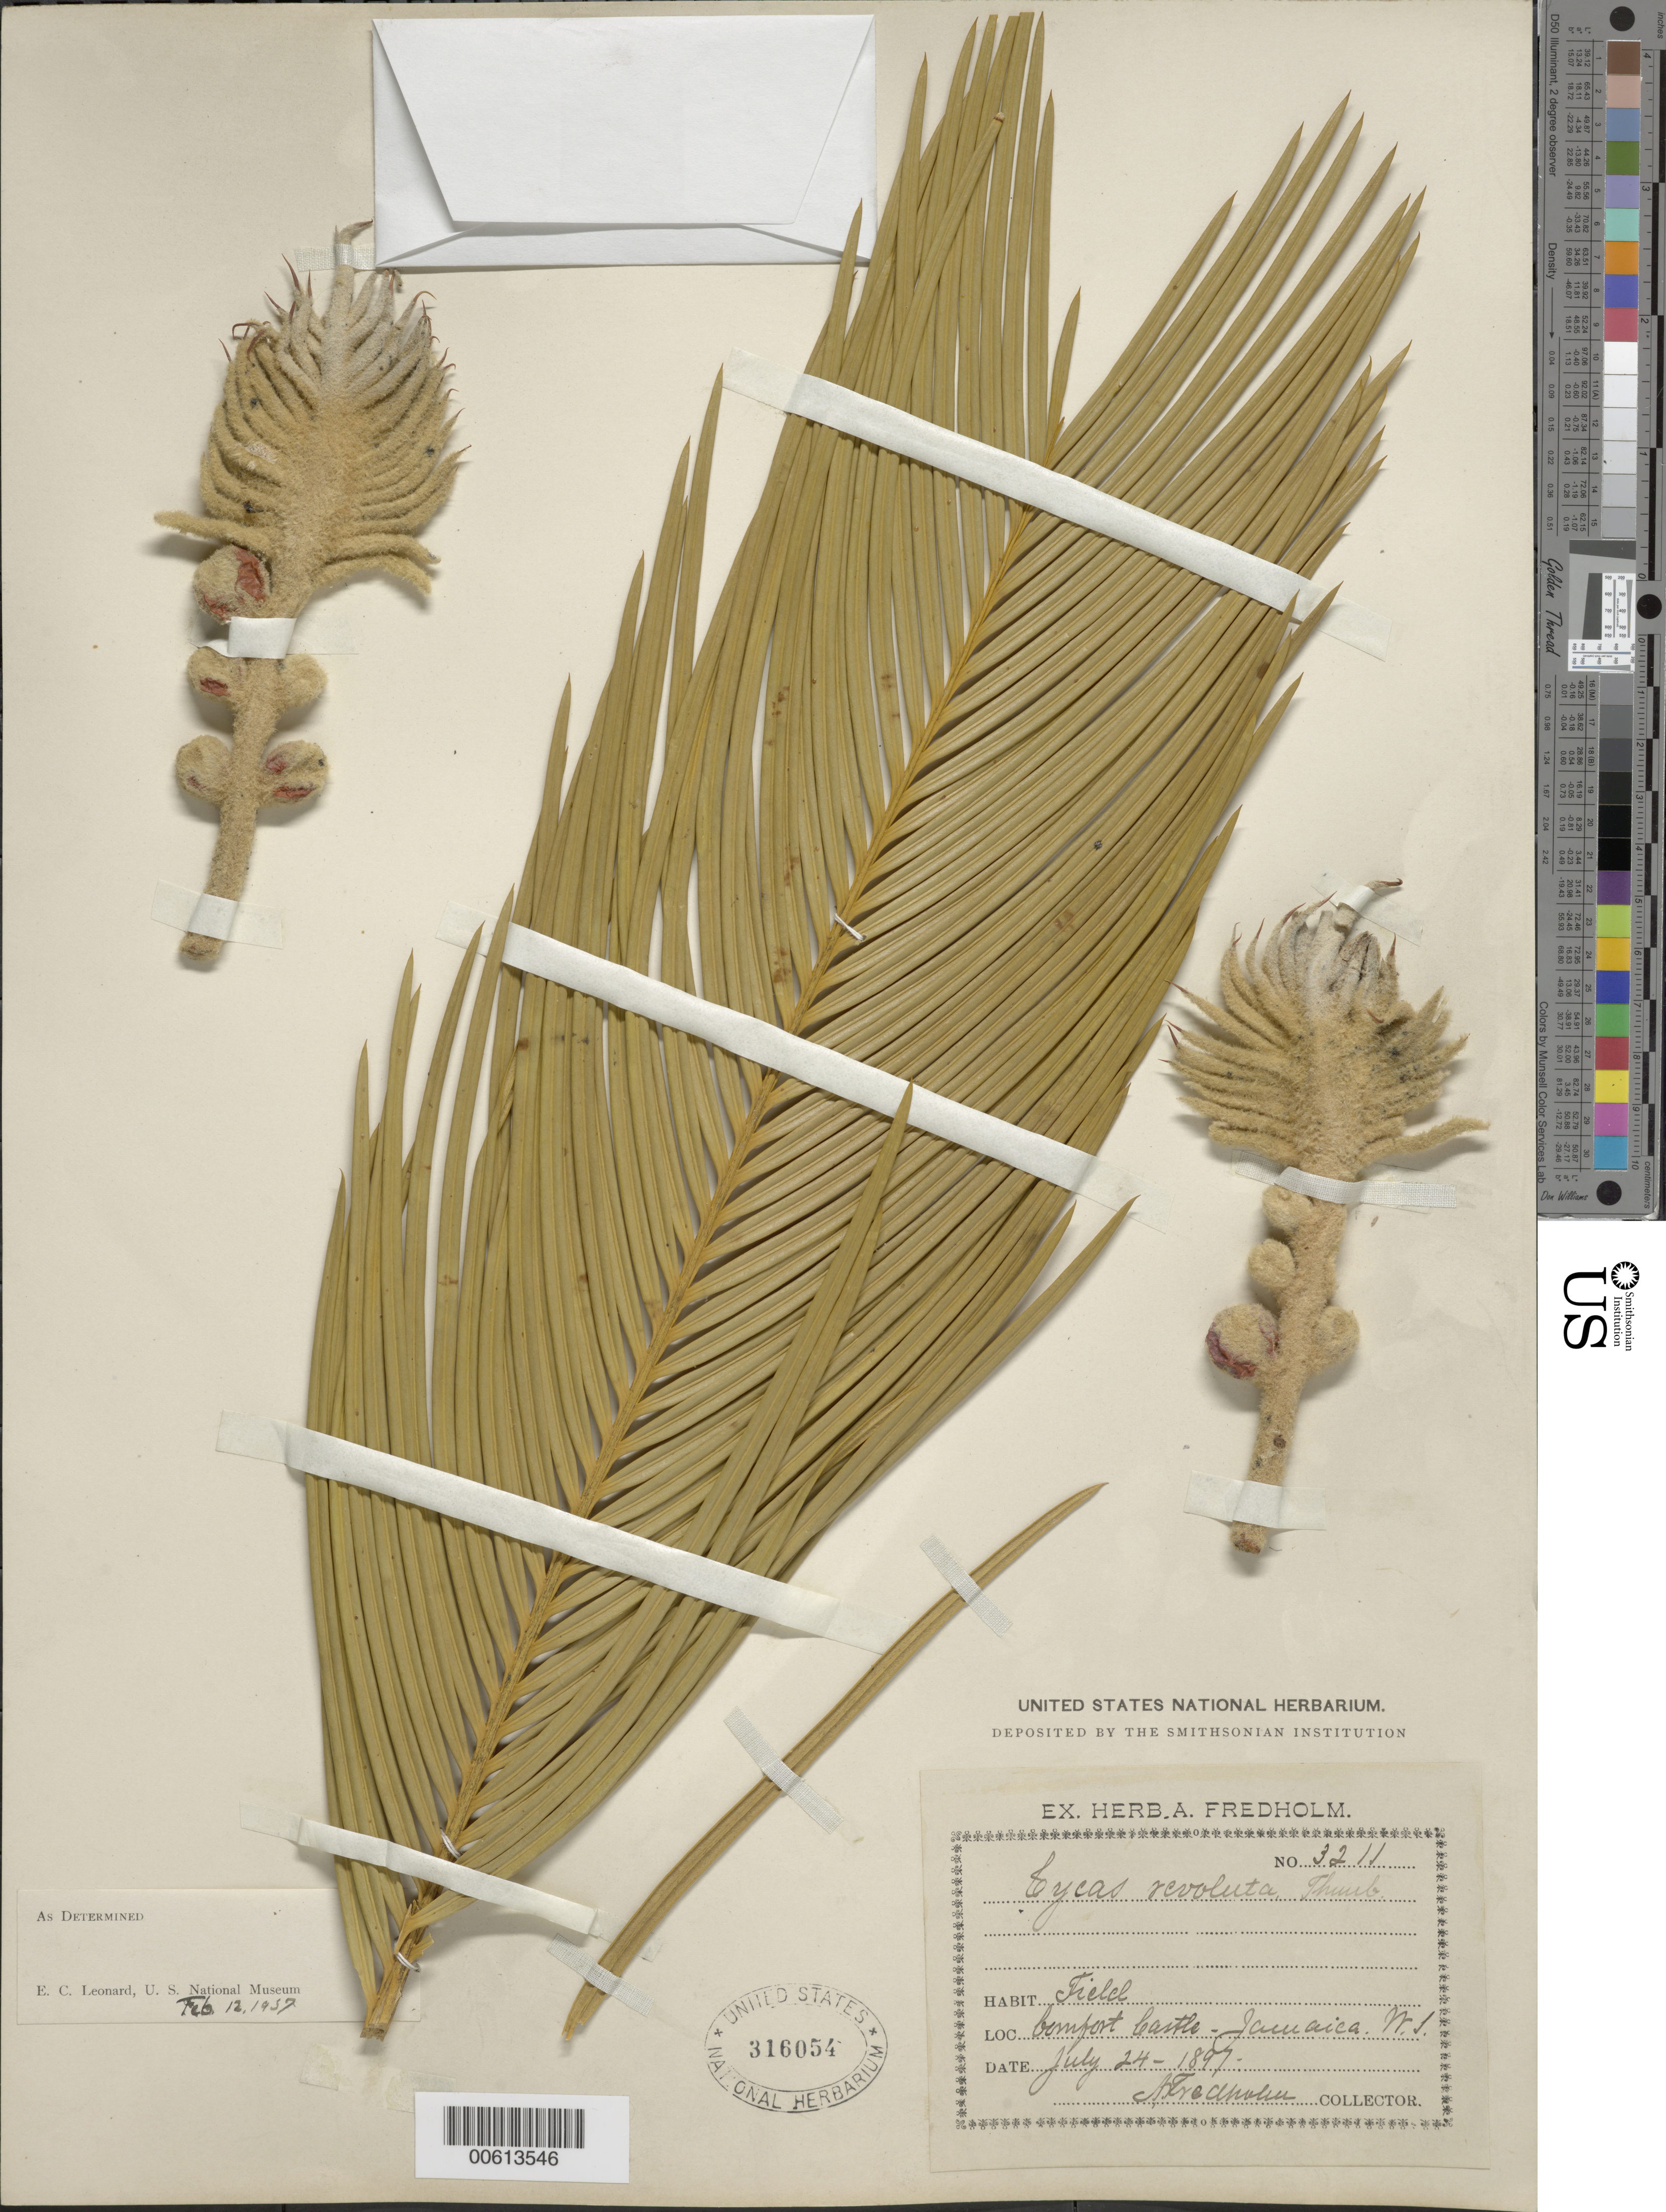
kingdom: Plantae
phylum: Tracheophyta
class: Cycadopsida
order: Cycadales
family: Cycadaceae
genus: Cycas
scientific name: Cycas revoluta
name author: Thunb.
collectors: A. J. Fredholm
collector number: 3211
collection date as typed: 24 Jul 1897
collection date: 1897-07-24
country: Jamaica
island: Greater Antilles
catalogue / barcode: US 316054